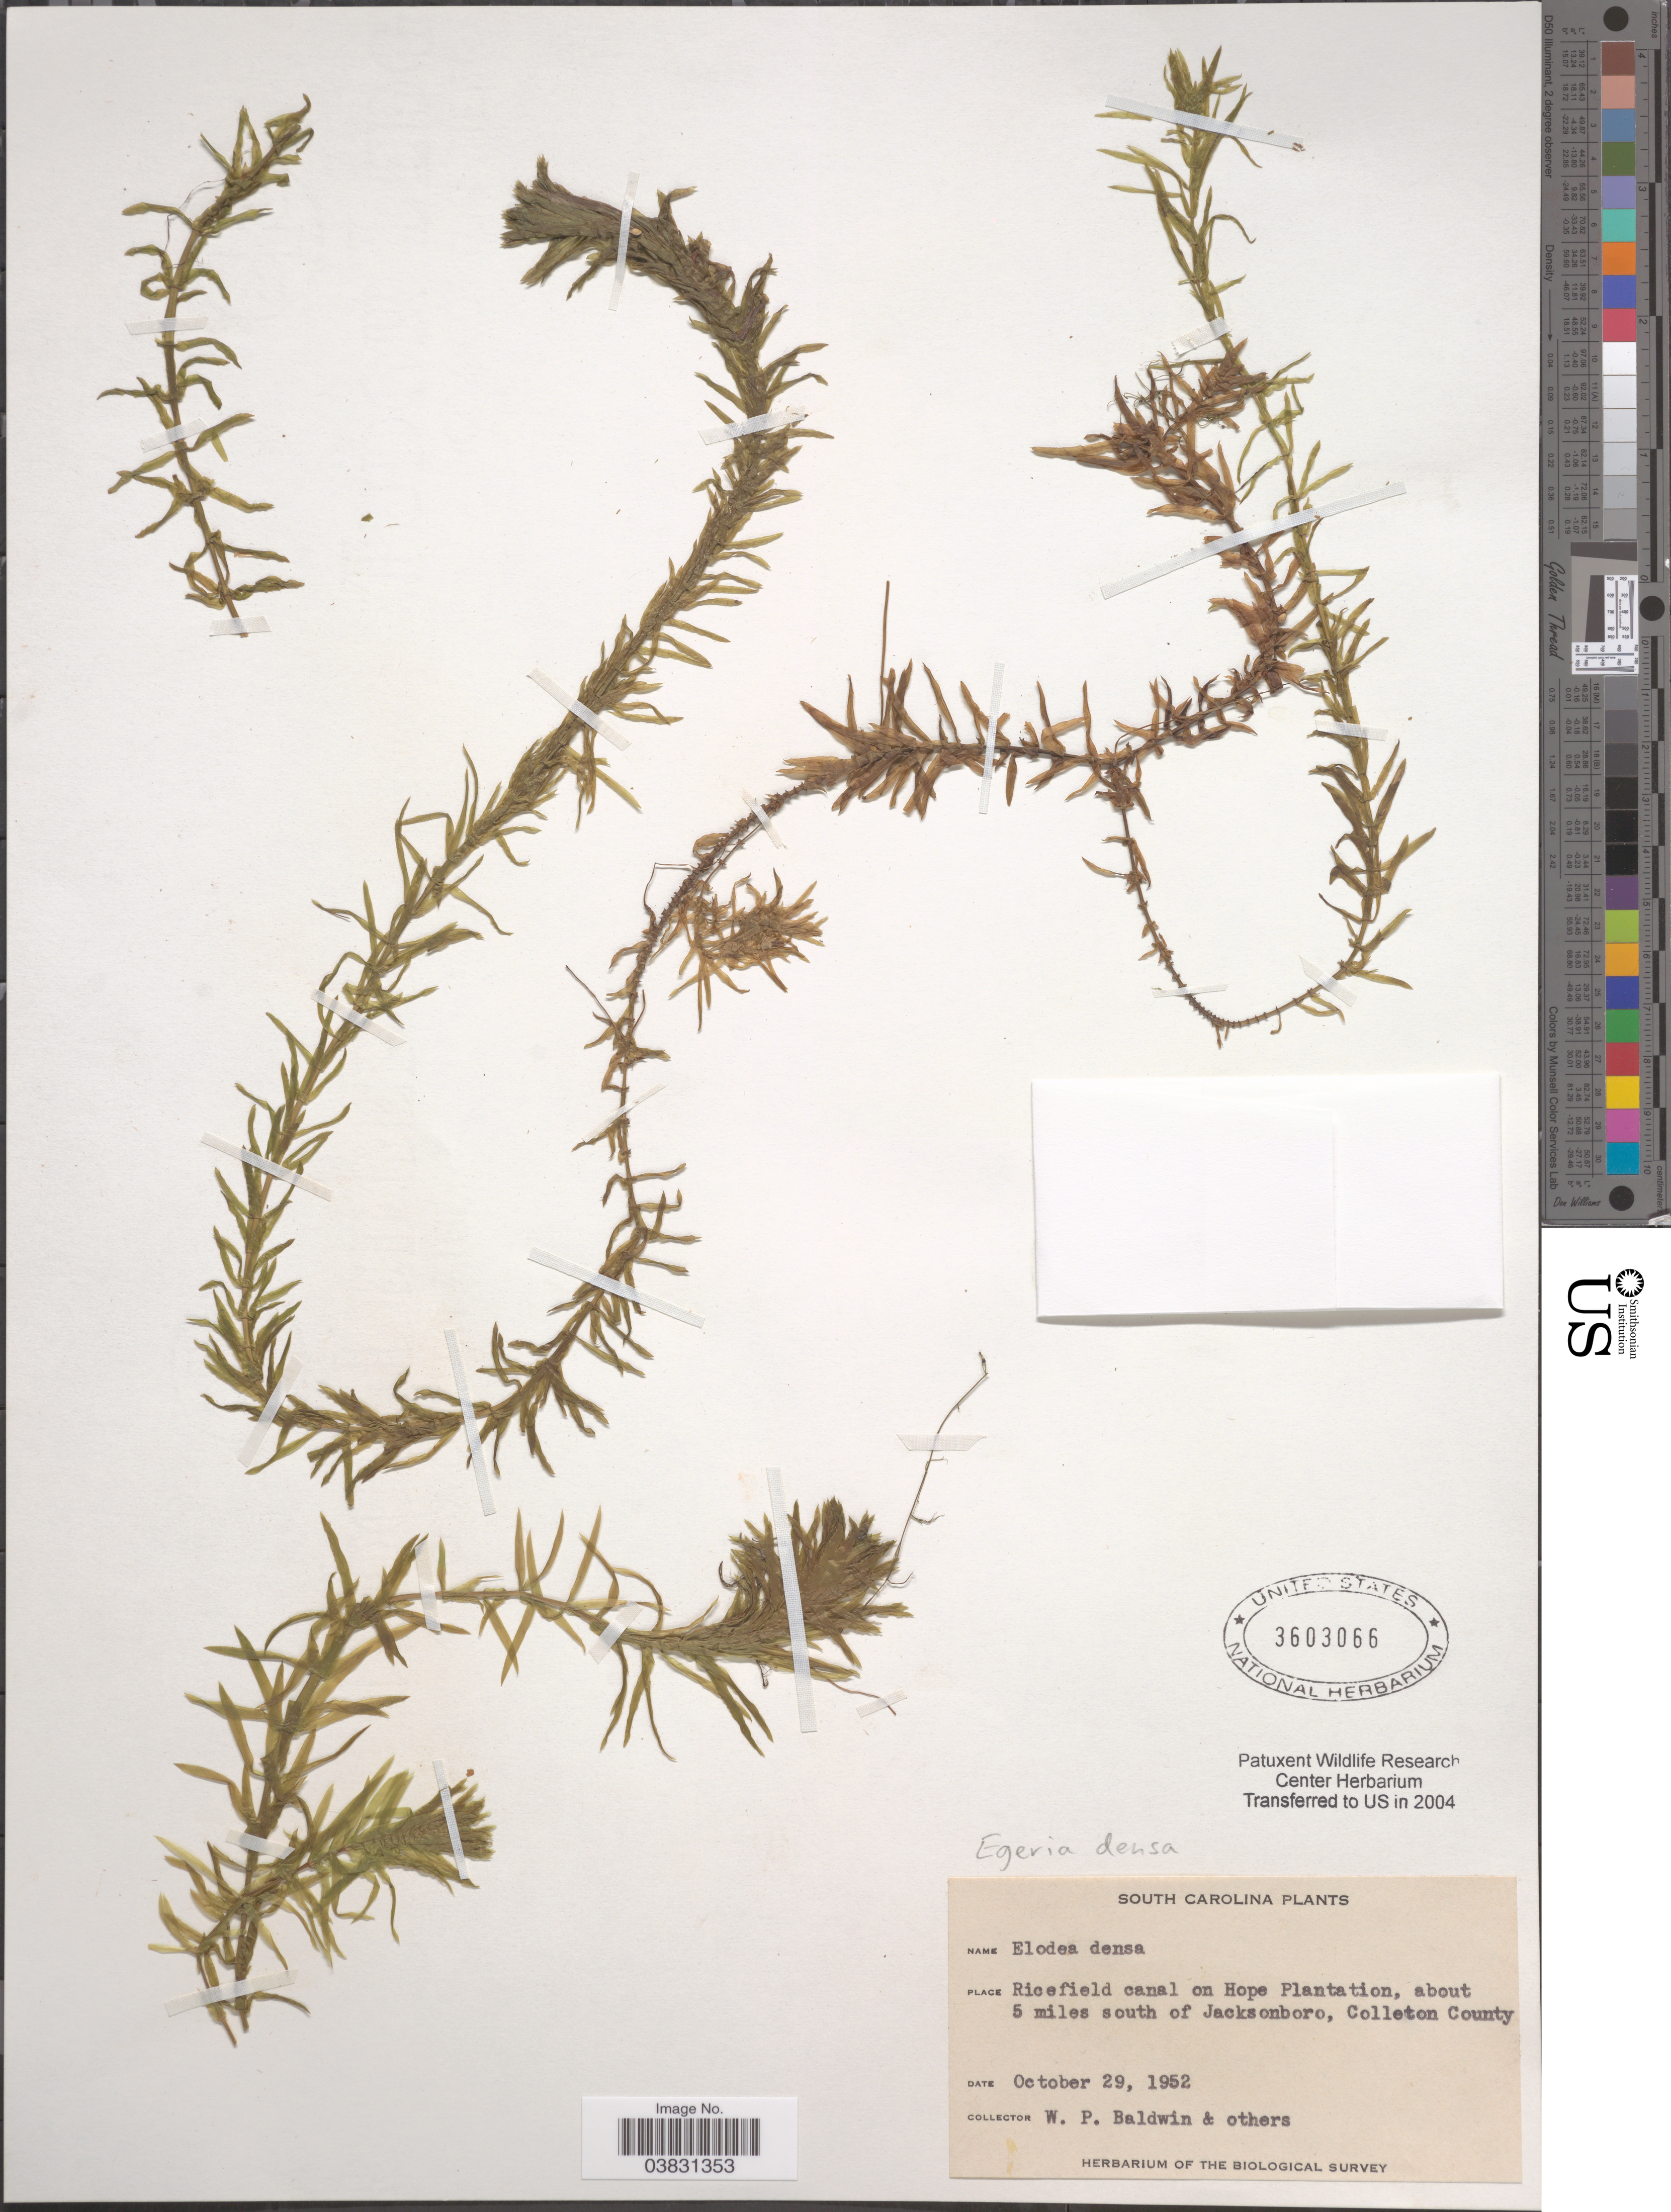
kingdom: Plantae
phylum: Tracheophyta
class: Liliopsida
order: Alismatales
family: Hydrocharitaceae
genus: Egeria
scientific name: Egeria densa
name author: Planch.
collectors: W. Baldwin & et al.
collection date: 1952-10-29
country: United States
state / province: South Carolina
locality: Ricefield canal on Hope Plantation, about 5 miles south of Jacksonboro, Colleton County.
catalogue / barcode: US 3603066